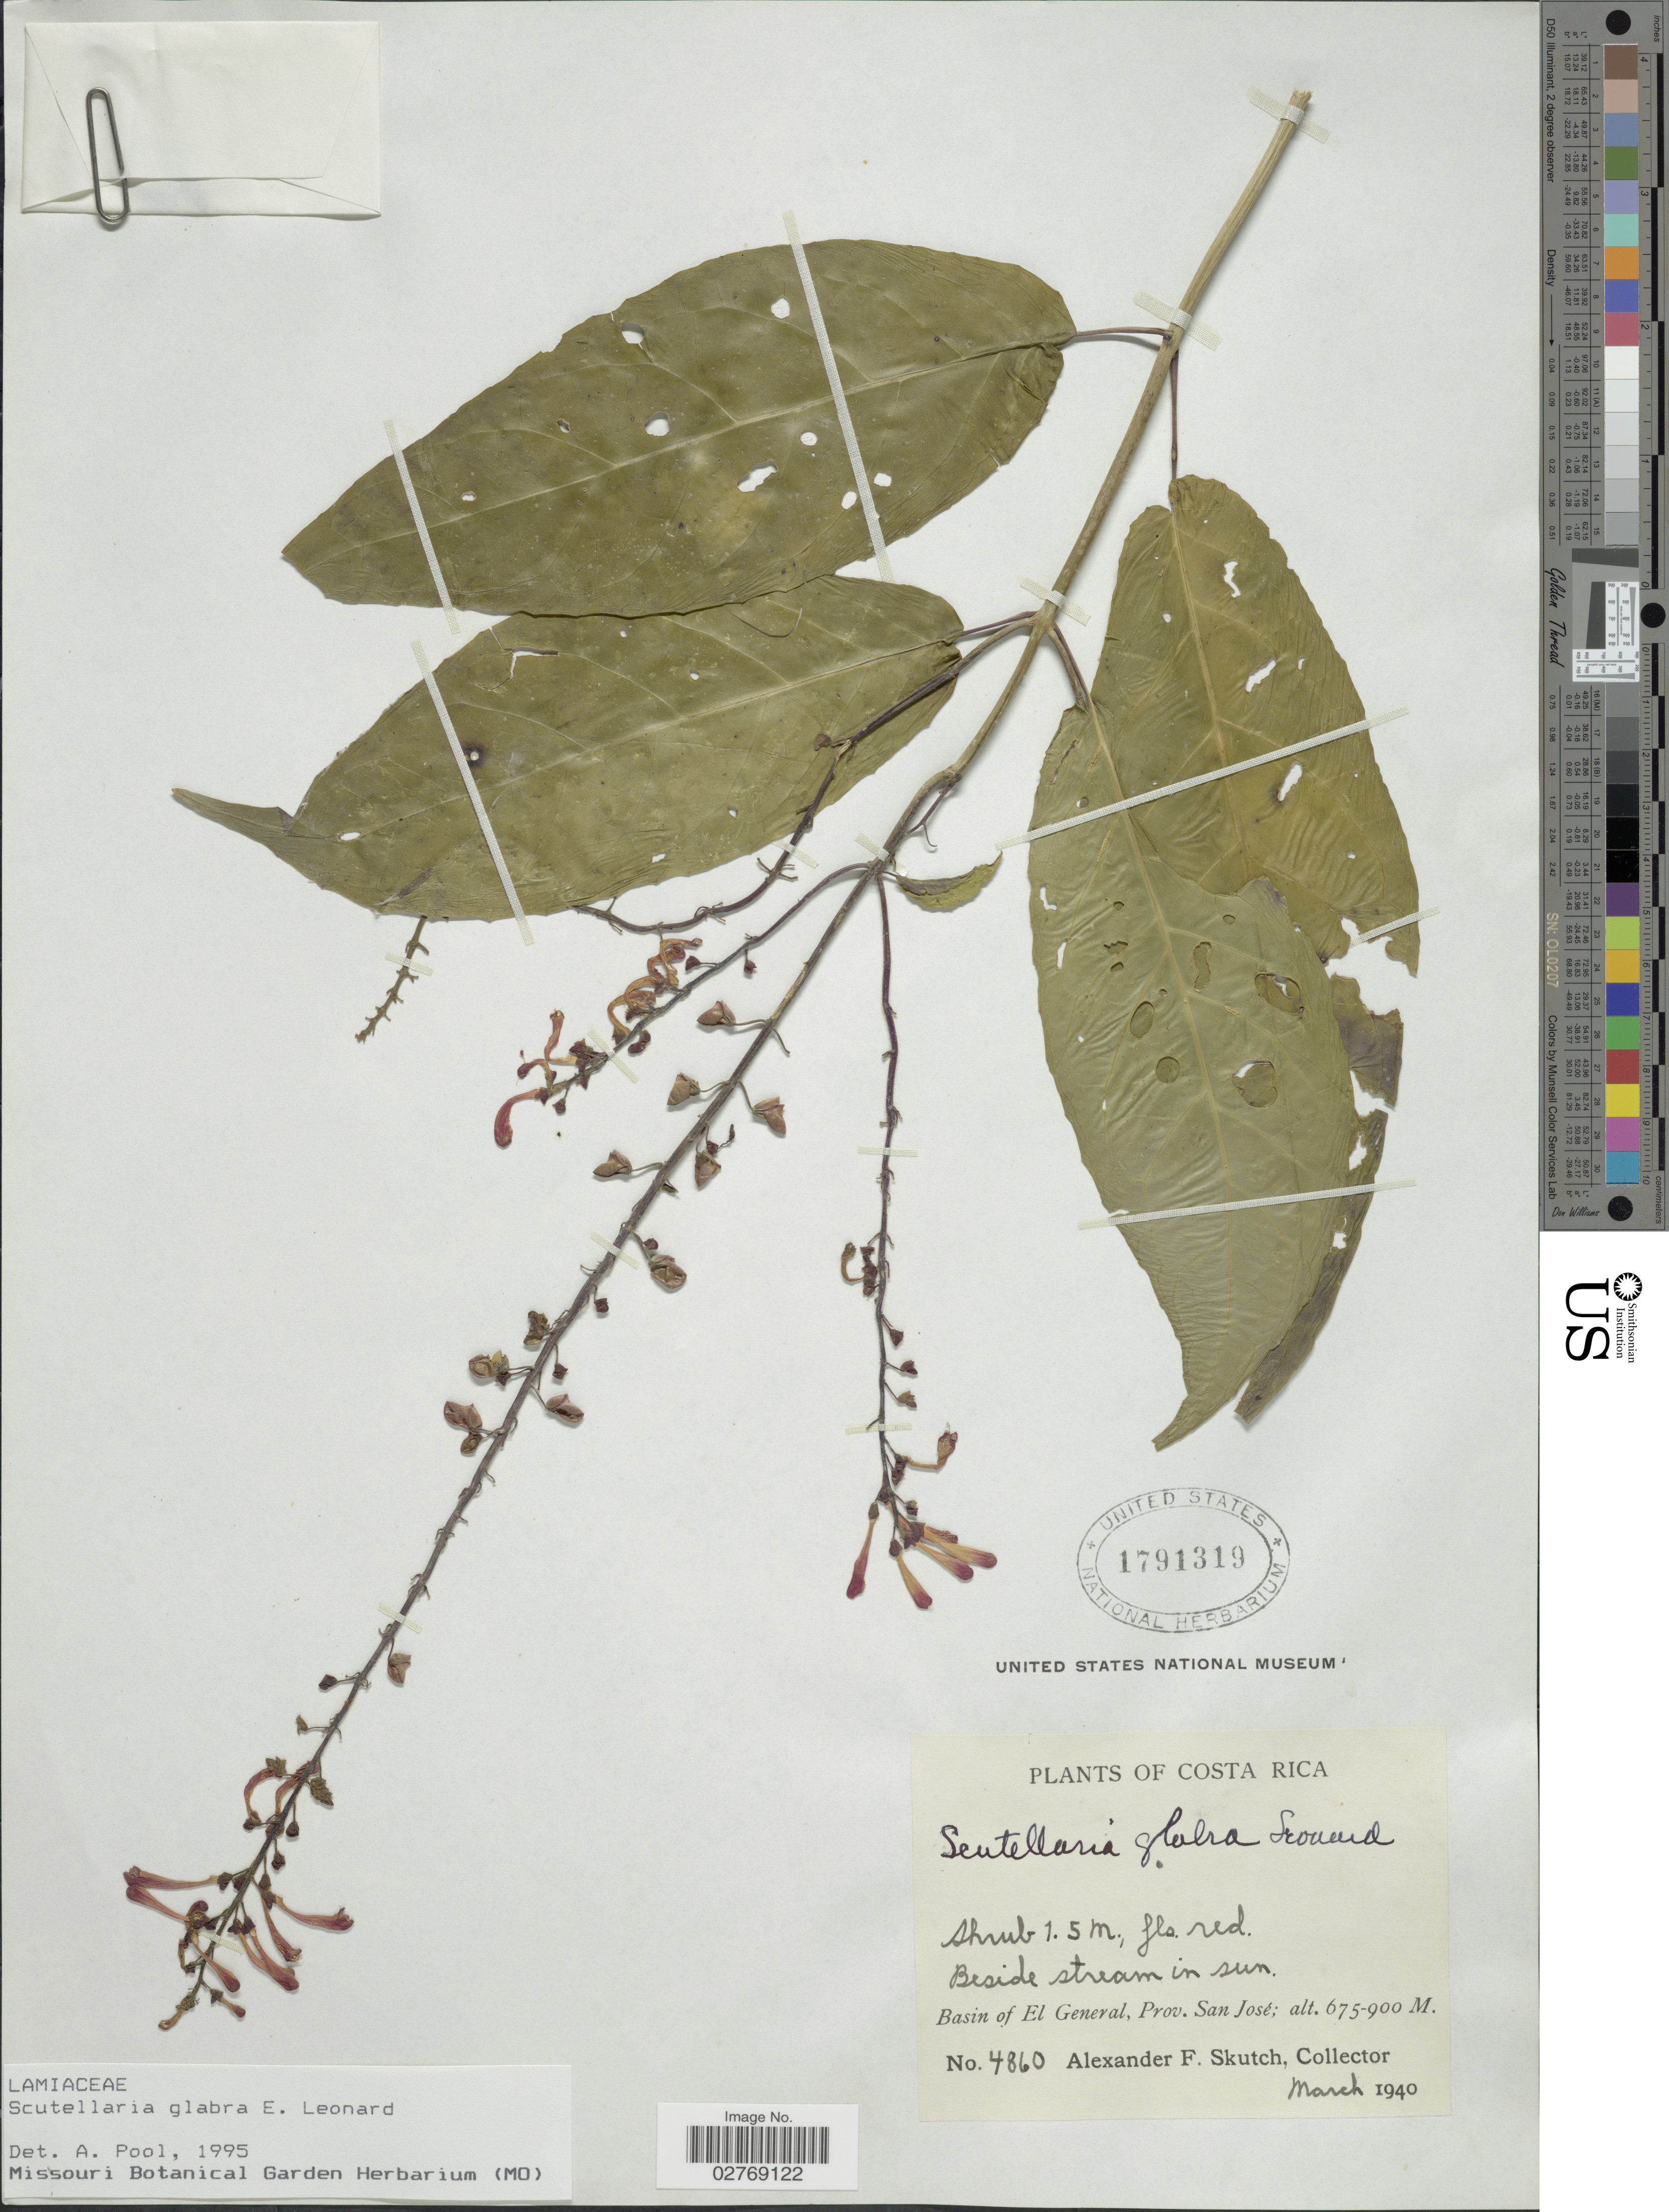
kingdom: Plantae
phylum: Tracheophyta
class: Magnoliopsida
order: Lamiales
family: Lamiaceae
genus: Scutellaria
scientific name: Scutellaria glabra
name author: Leonard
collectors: A. F. Skutch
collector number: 4860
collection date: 1940-03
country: Costa Rica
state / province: San José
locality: Basin of El General.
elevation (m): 675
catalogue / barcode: US 1791319